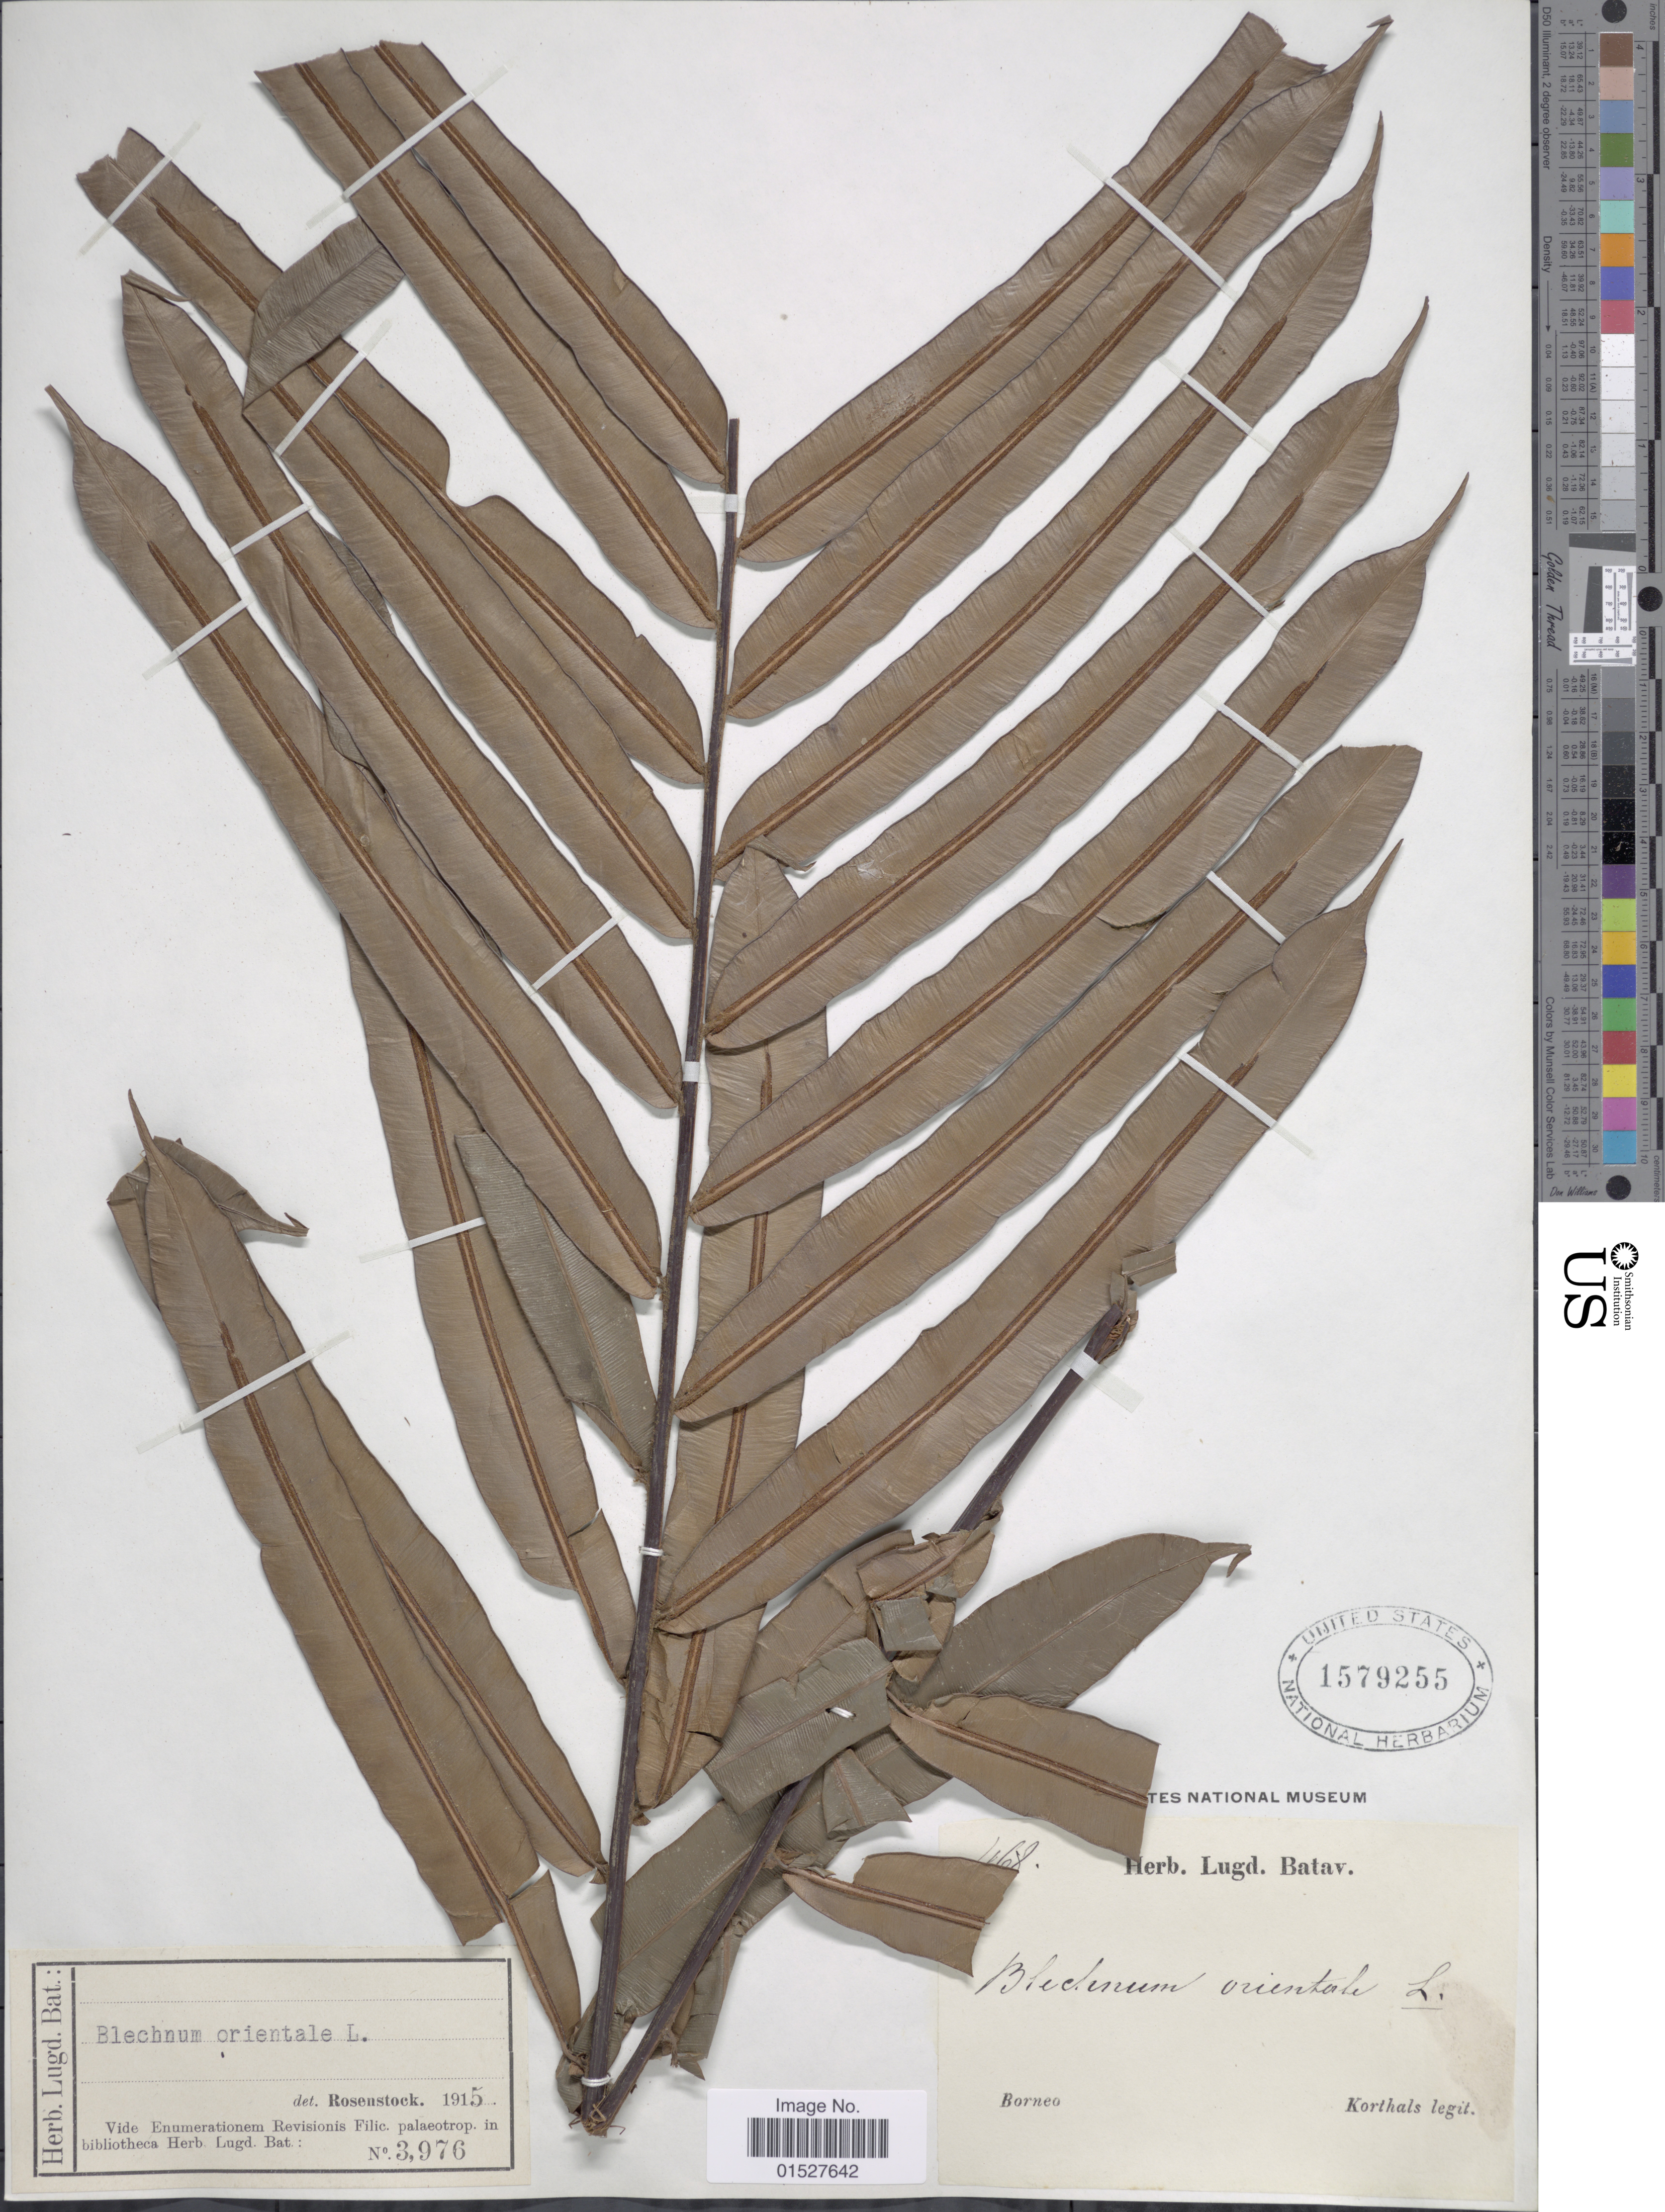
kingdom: Plantae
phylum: Tracheophyta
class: Polypodiopsida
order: Polypodiales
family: Blechnaceae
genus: Blechnum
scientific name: Blechnum orientale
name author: L.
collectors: -. Korthals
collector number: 1468*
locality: Borneo.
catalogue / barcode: US 1579255